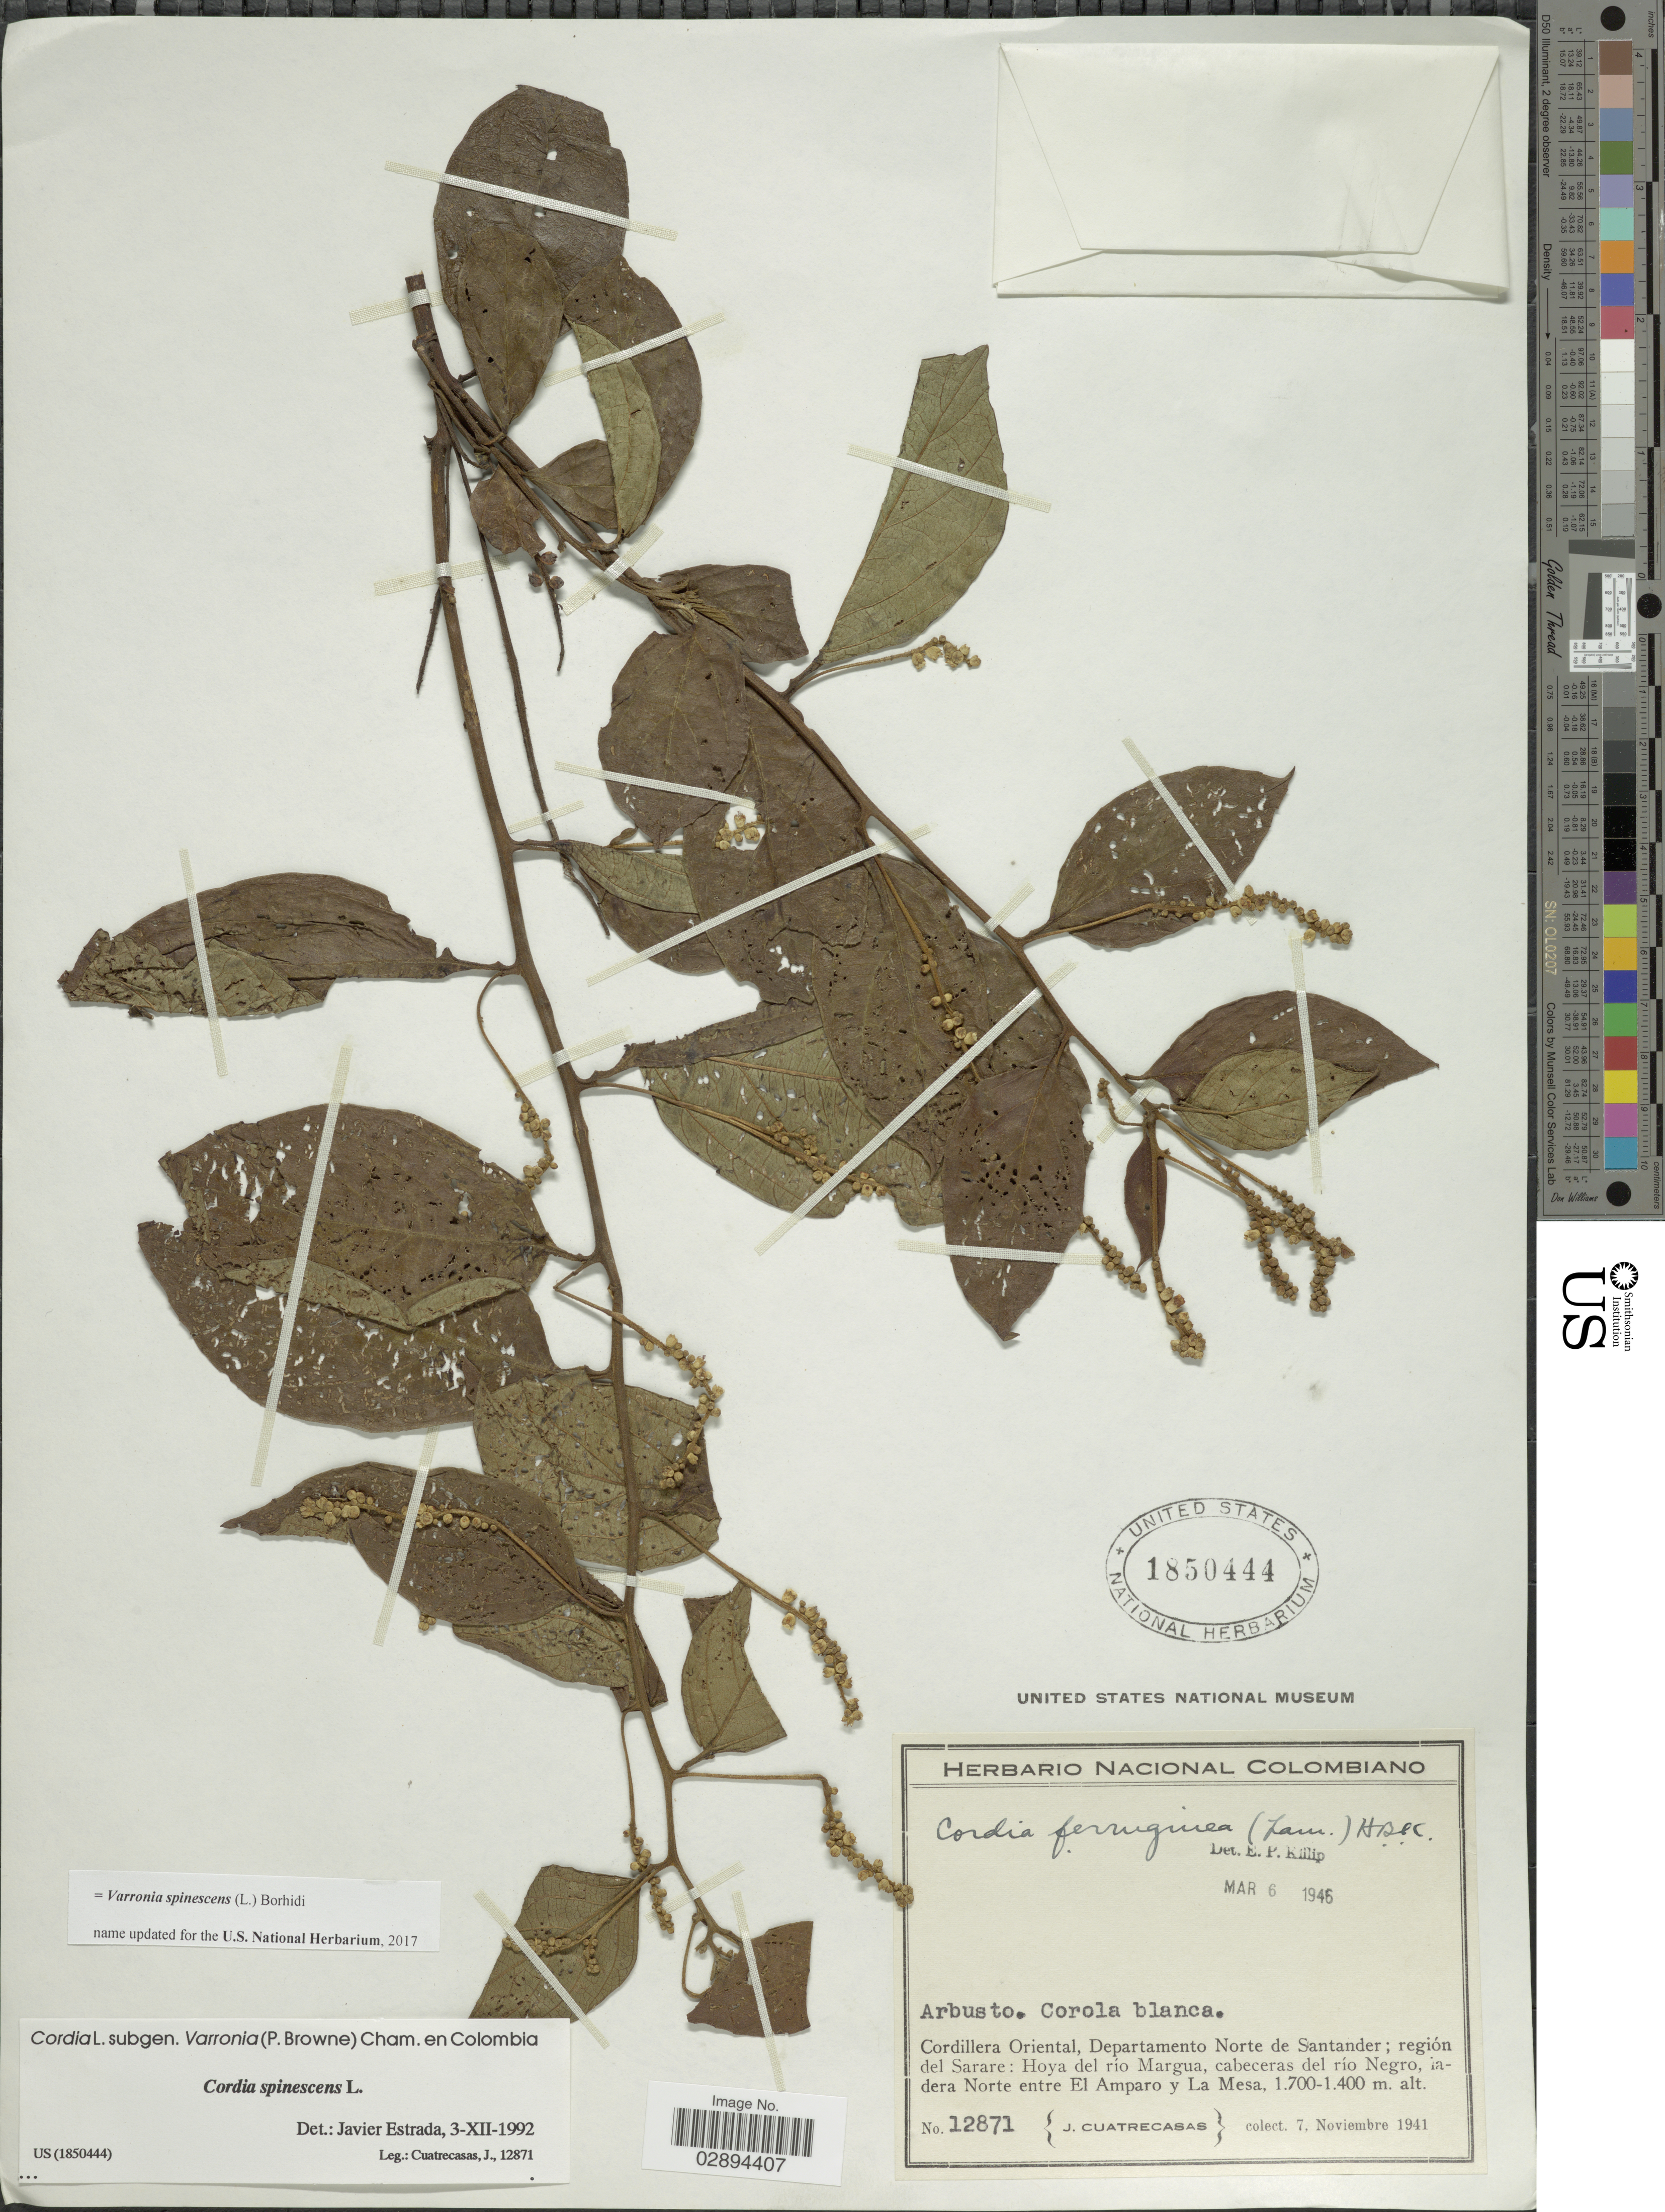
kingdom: Plantae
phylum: Tracheophyta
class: Magnoliopsida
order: Boraginales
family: Cordiaceae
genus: Varronia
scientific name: Varronia spinescens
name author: (L.) Borhidi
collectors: J. Cuatrecasas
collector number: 12871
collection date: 1941-11-07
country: Colombia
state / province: Norte de Santander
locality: Cordillera Oriental, Departamento Norte de Santander, Región del Sarare, Hoya del río Margua, cabeceras del río Negro, ladera Norte entre El Amparo y La Mesa.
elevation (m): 1400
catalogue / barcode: US 1850444